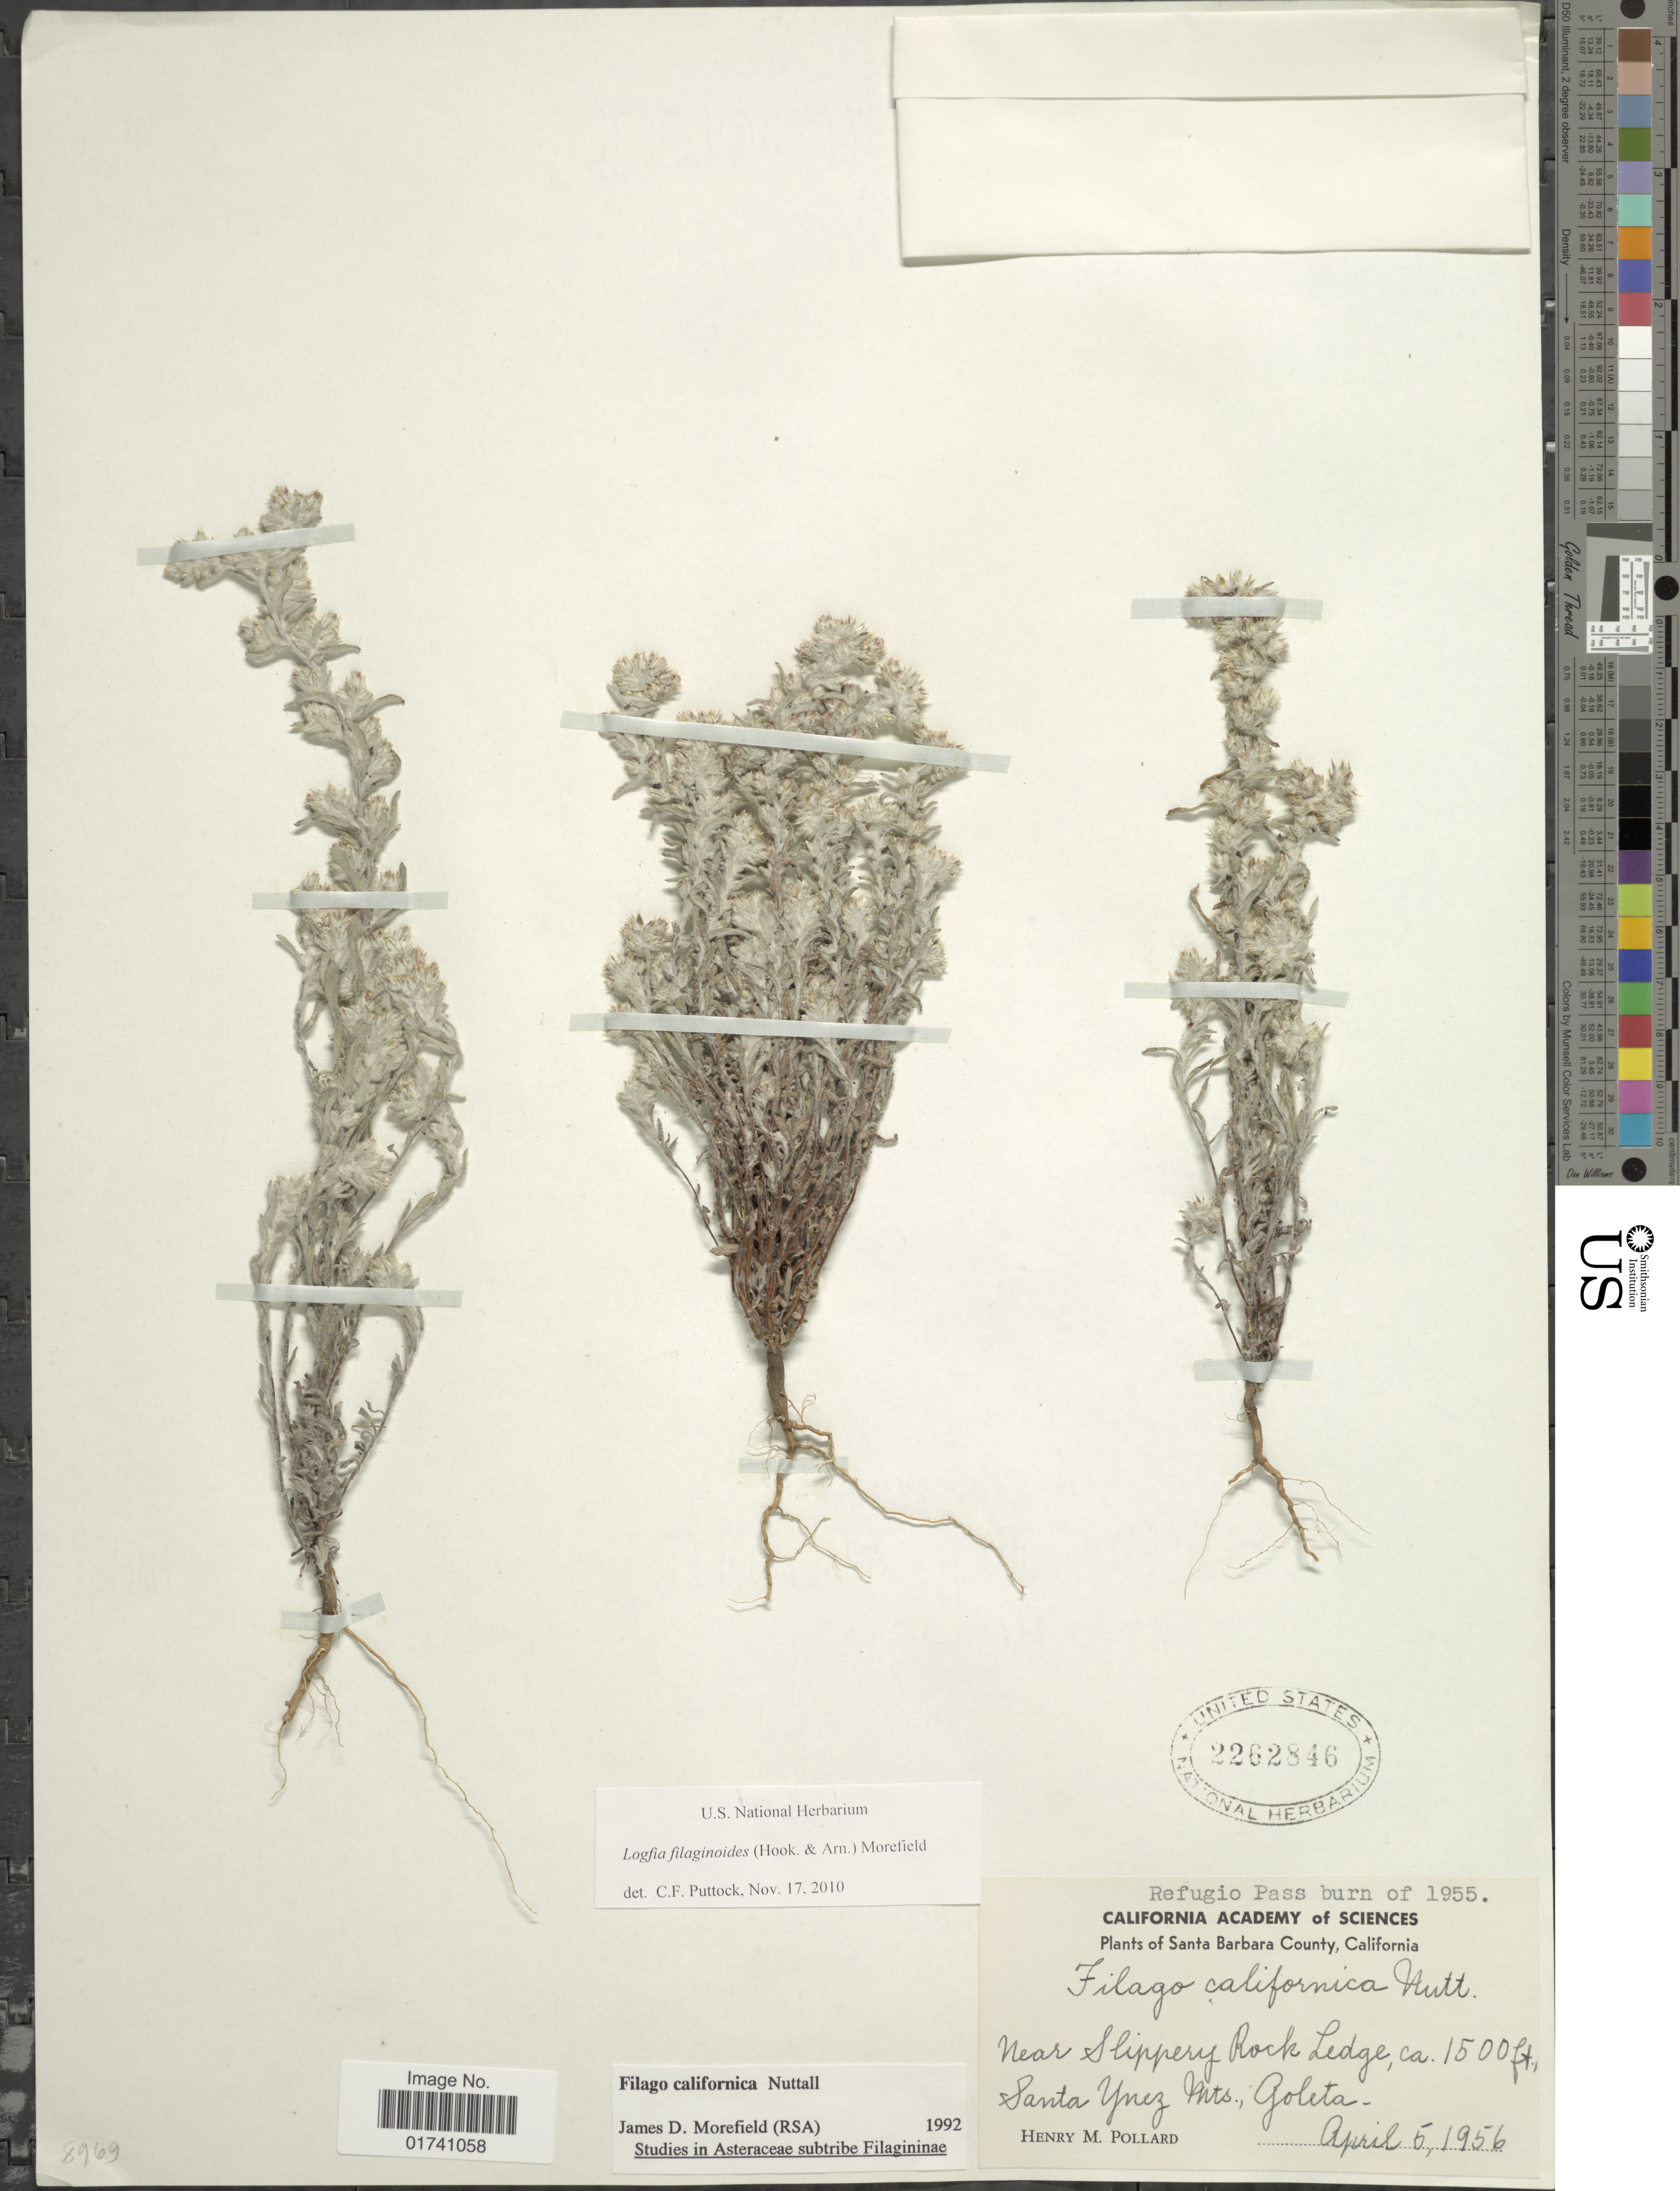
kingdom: Plantae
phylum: Tracheophyta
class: Magnoliopsida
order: Asterales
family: Asteraceae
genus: Logfia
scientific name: Logfia filaginoides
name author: (Hook. & Arn.) Morefield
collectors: H. M. Pollard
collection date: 1956-04-05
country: United States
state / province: California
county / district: Santa Barbara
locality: Santa Barbara County. Near Slippery Rock Ledge. Santa Ynez Mts., Goleta.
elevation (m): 457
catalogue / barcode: US 2262846